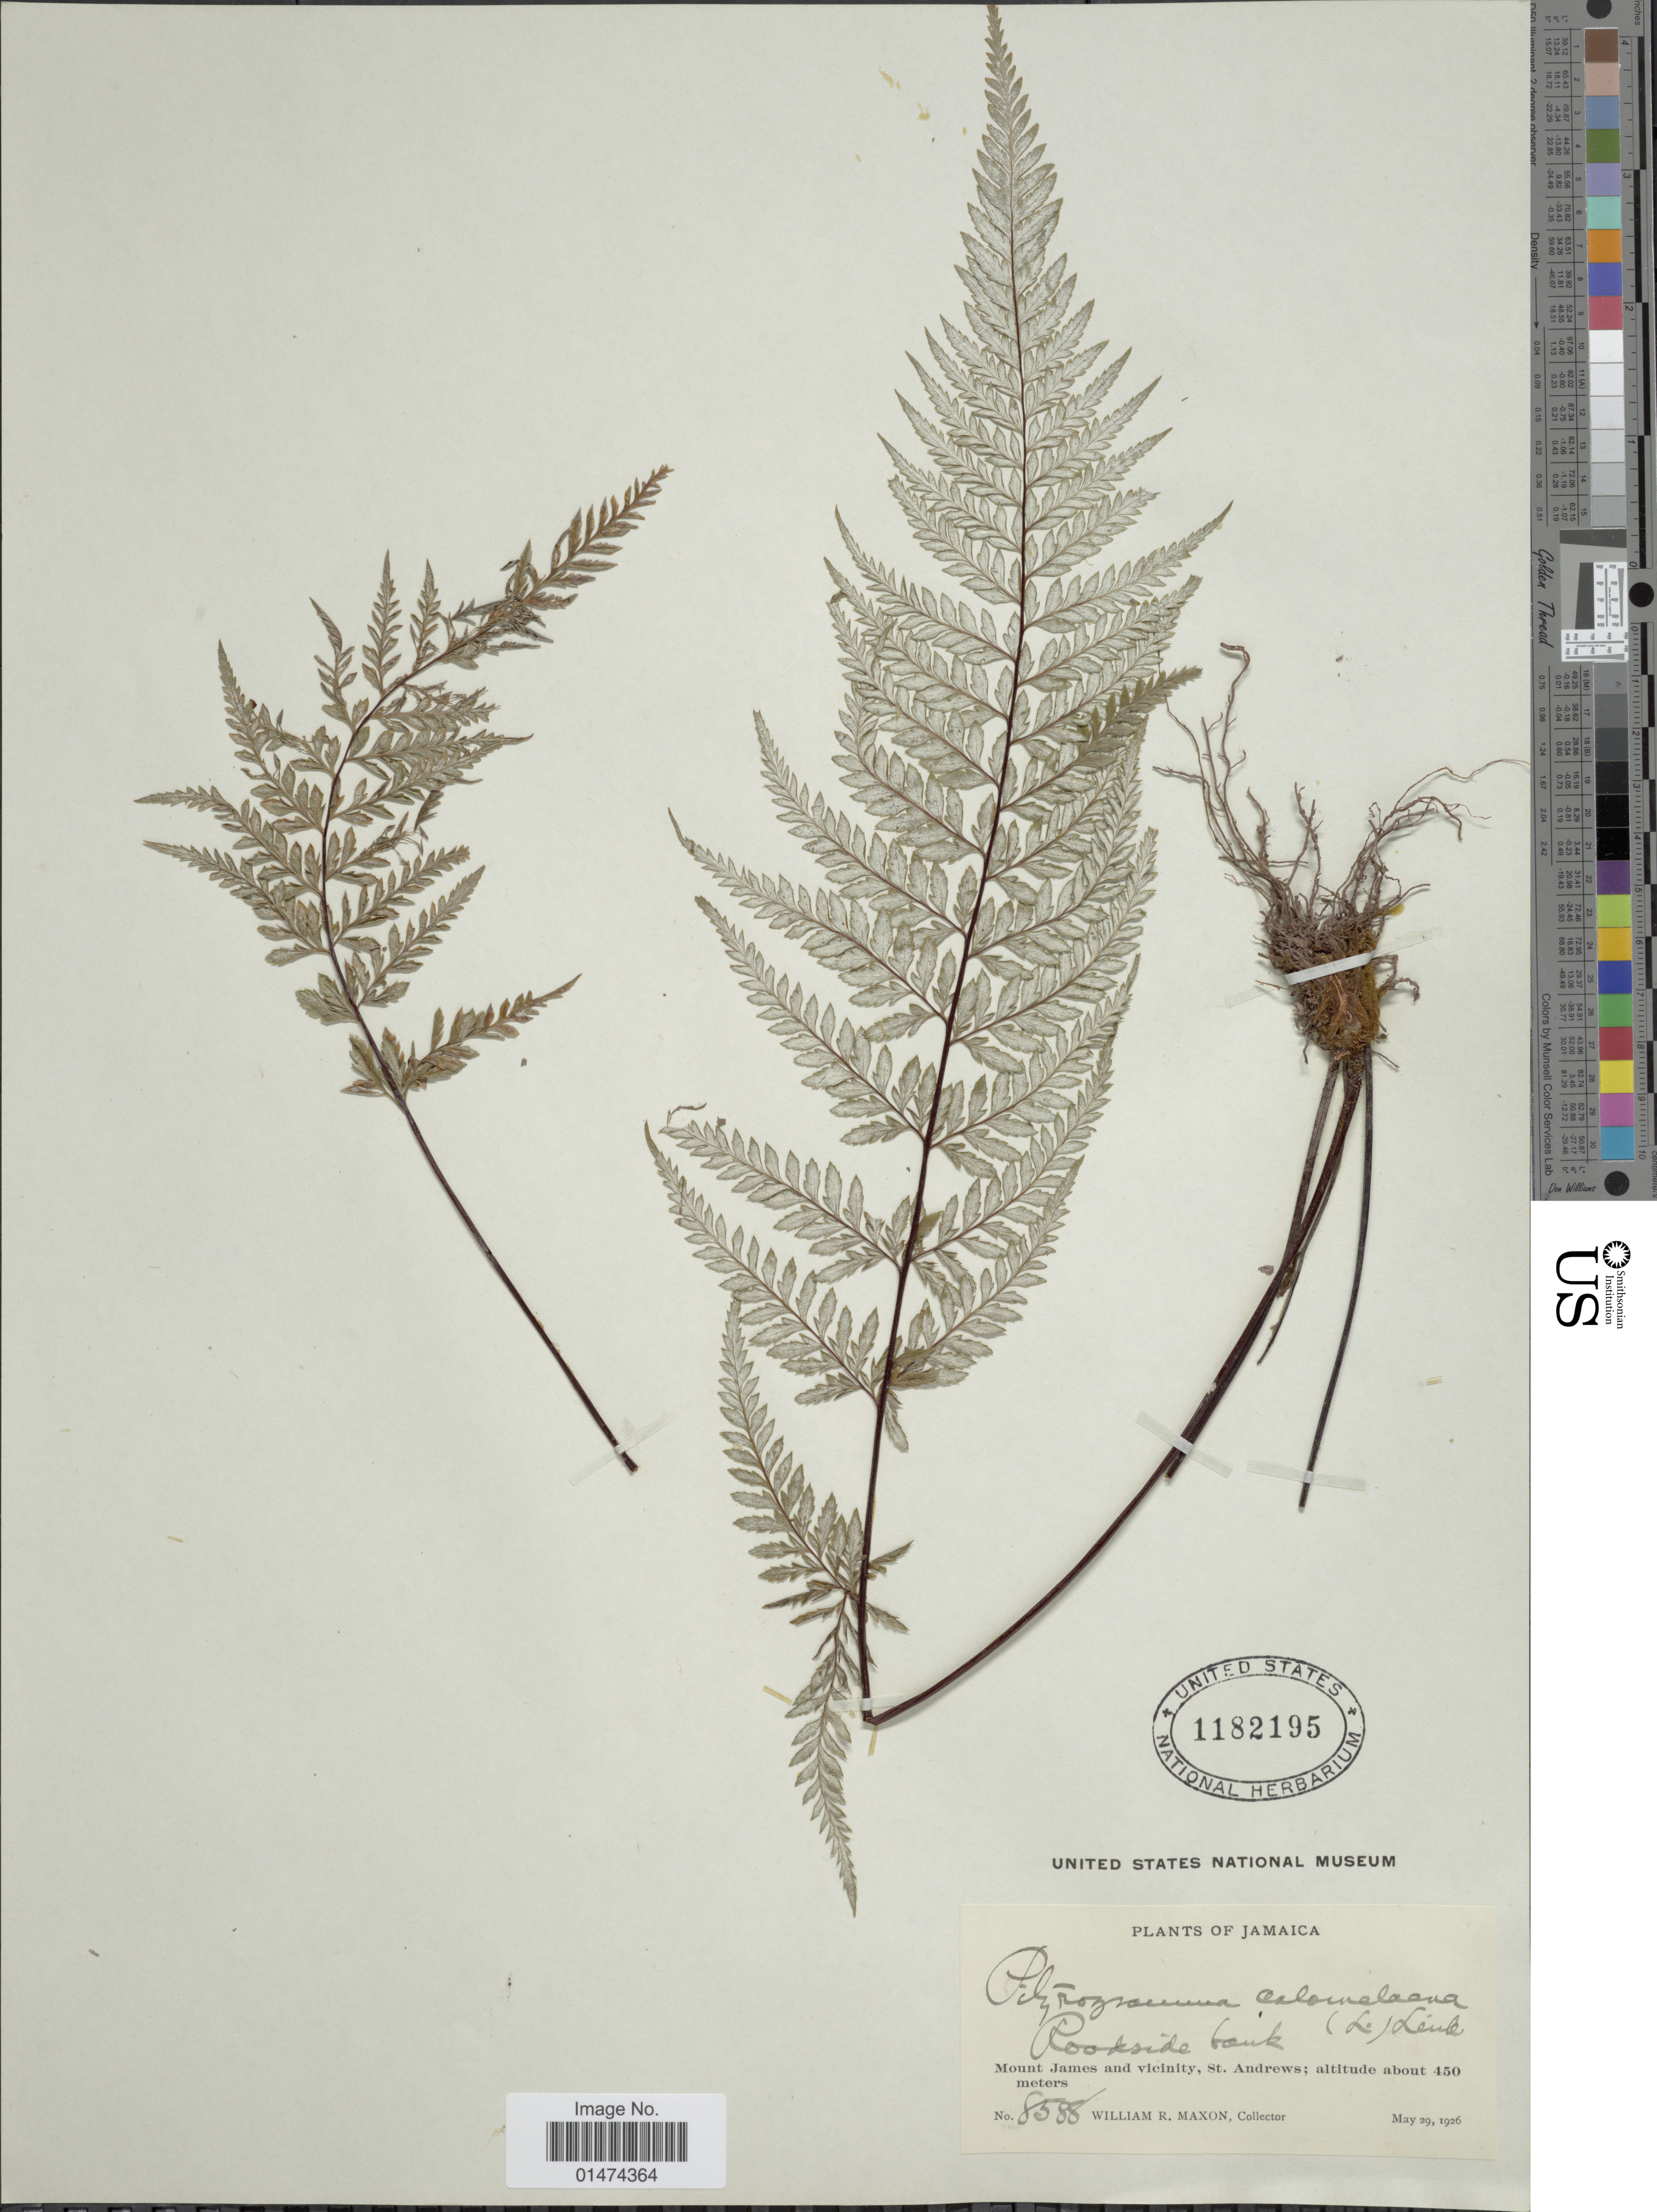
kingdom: Plantae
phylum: Tracheophyta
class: Polypodiopsida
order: Polypodiales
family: Pteridaceae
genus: Pityrogramma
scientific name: Pityrogramma calomelanos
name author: (L.) Link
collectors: W. R. Maxon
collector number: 8588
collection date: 1926-05-29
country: Jamaica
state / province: Saint Andrew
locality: Mount James and vicinity, st. Andrews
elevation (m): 450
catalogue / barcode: US 1182195